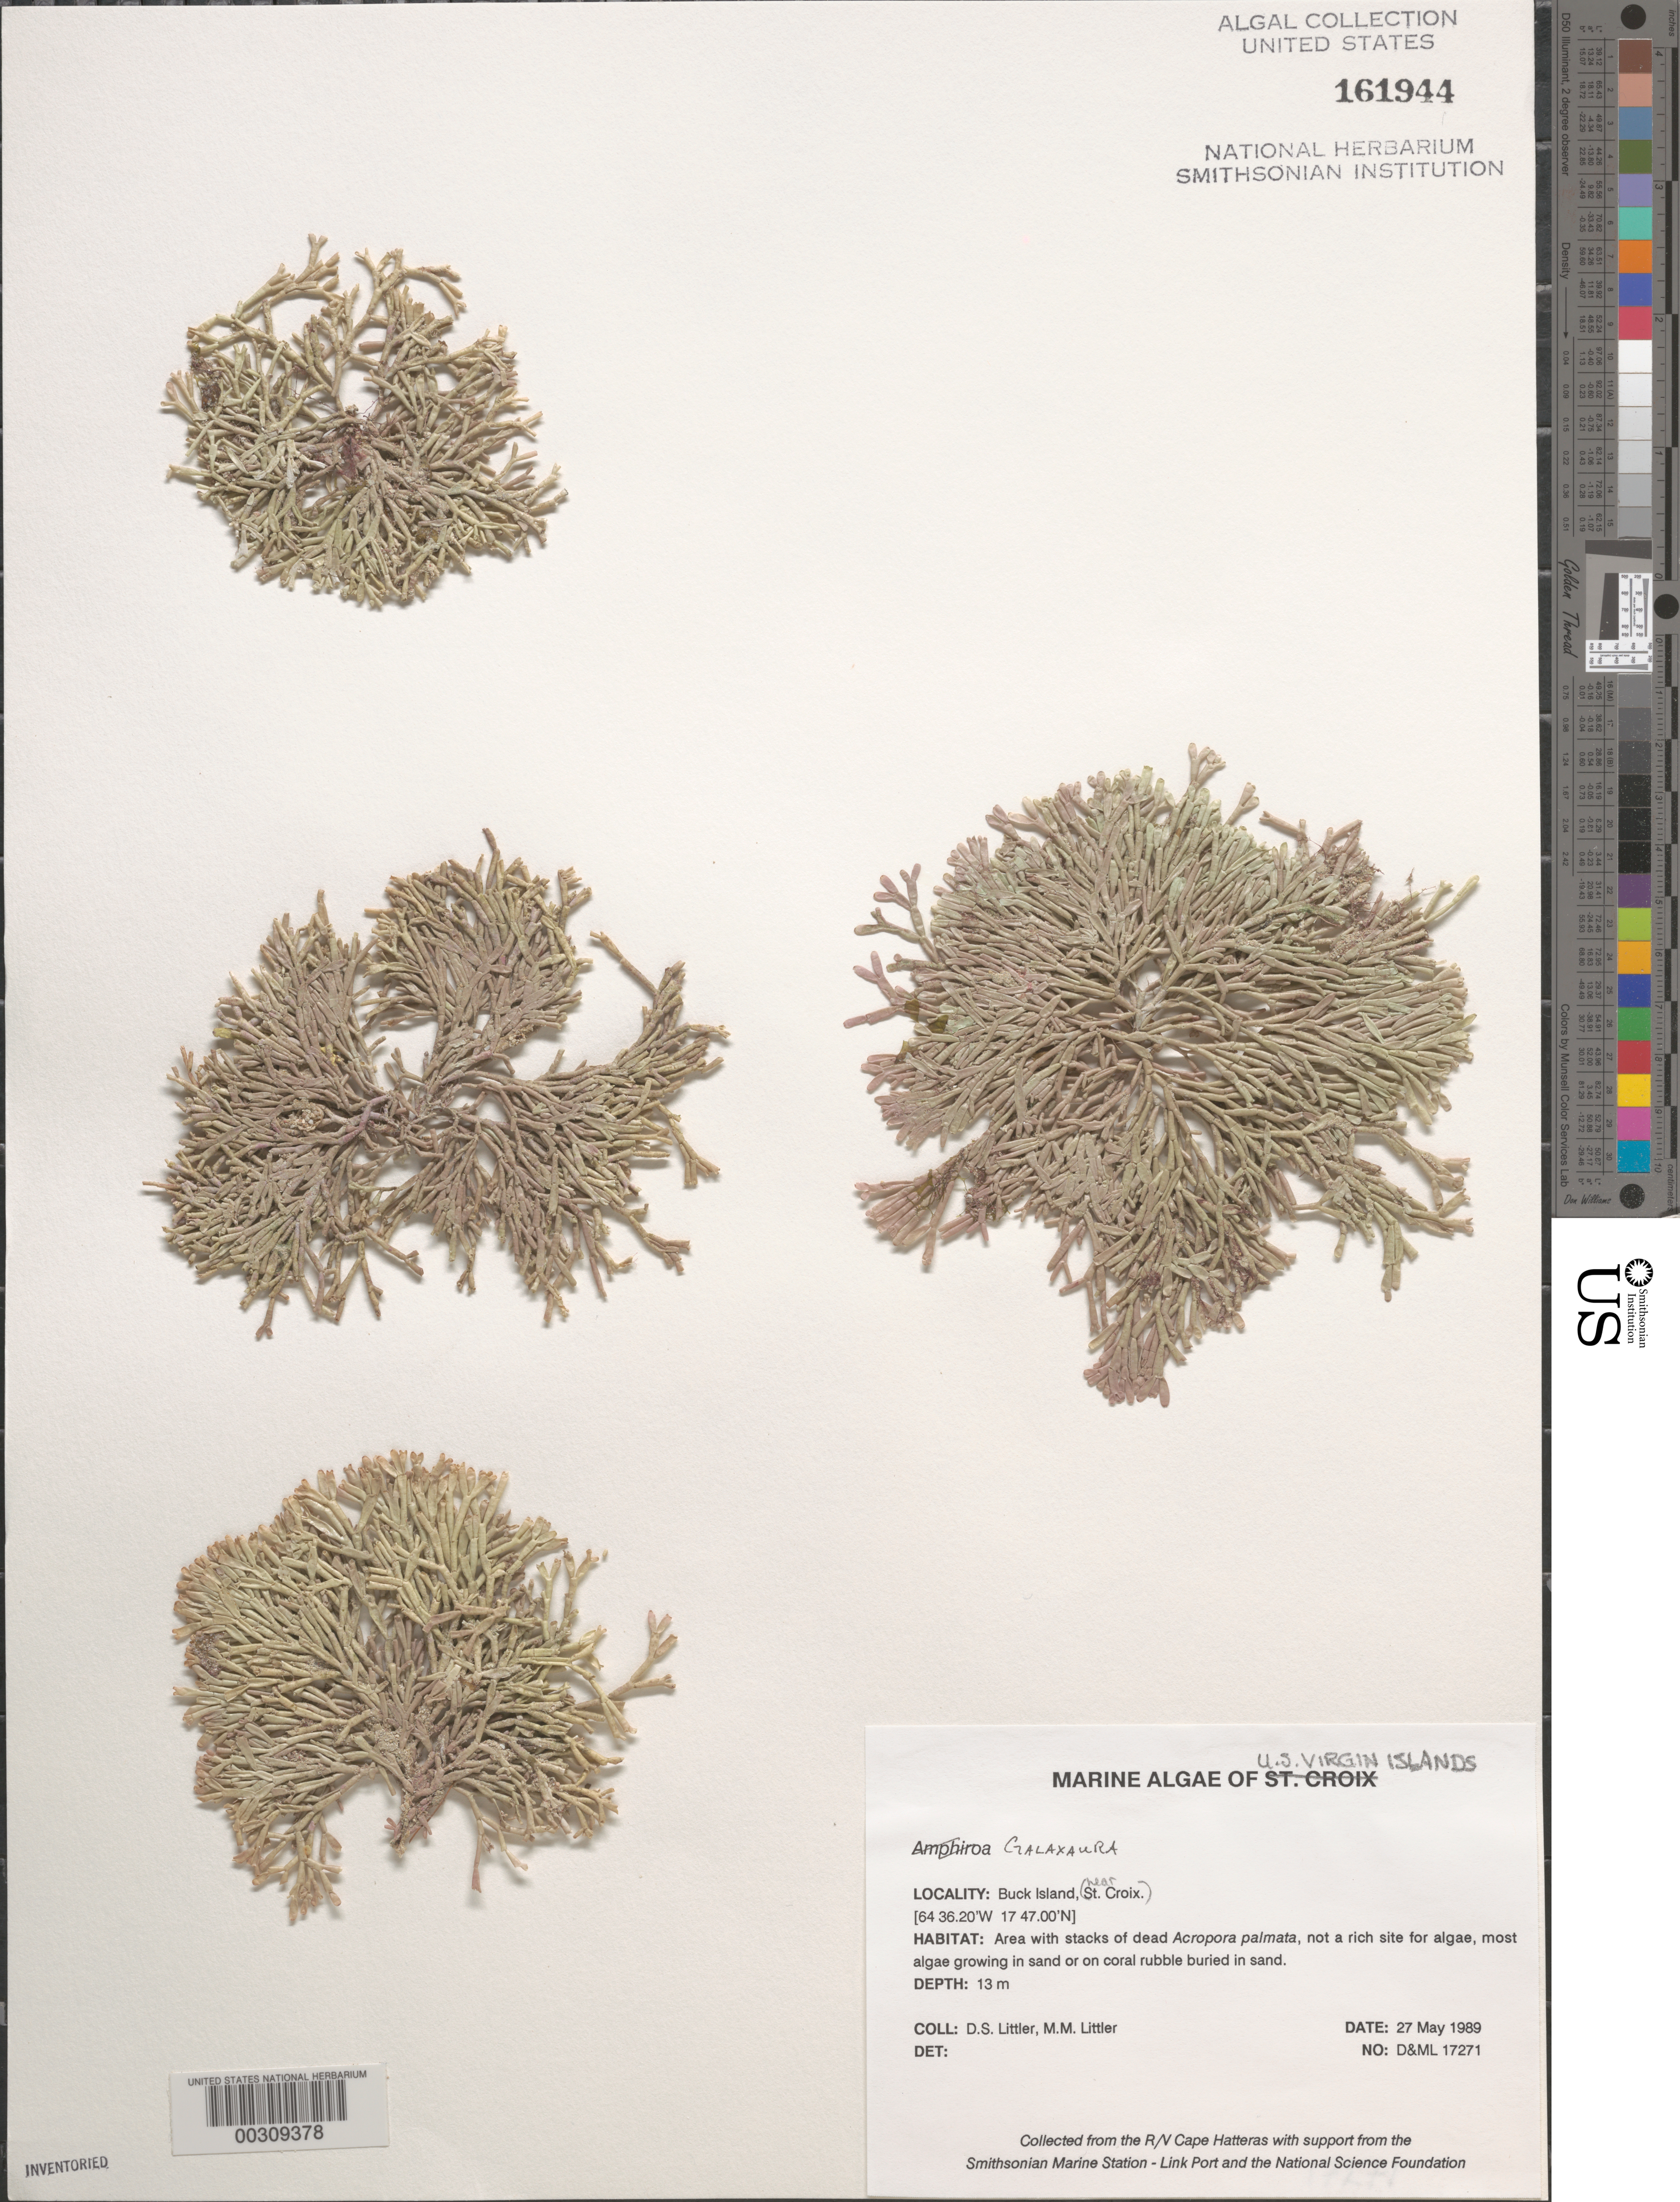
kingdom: Plantae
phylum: Rhodophyta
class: Florideophyceae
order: Nemaliales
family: Galaxauraceae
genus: Galaxaura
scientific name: Galaxaura sp.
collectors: D. S. Littler & M. M. Littler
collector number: D&ML 17271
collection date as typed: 27 May 1989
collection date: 1989-05-27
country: U.S. Virgin Islands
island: St. Croix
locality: Buck Island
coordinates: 17 47.00' N, 54 36.20' W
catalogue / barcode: US 161944